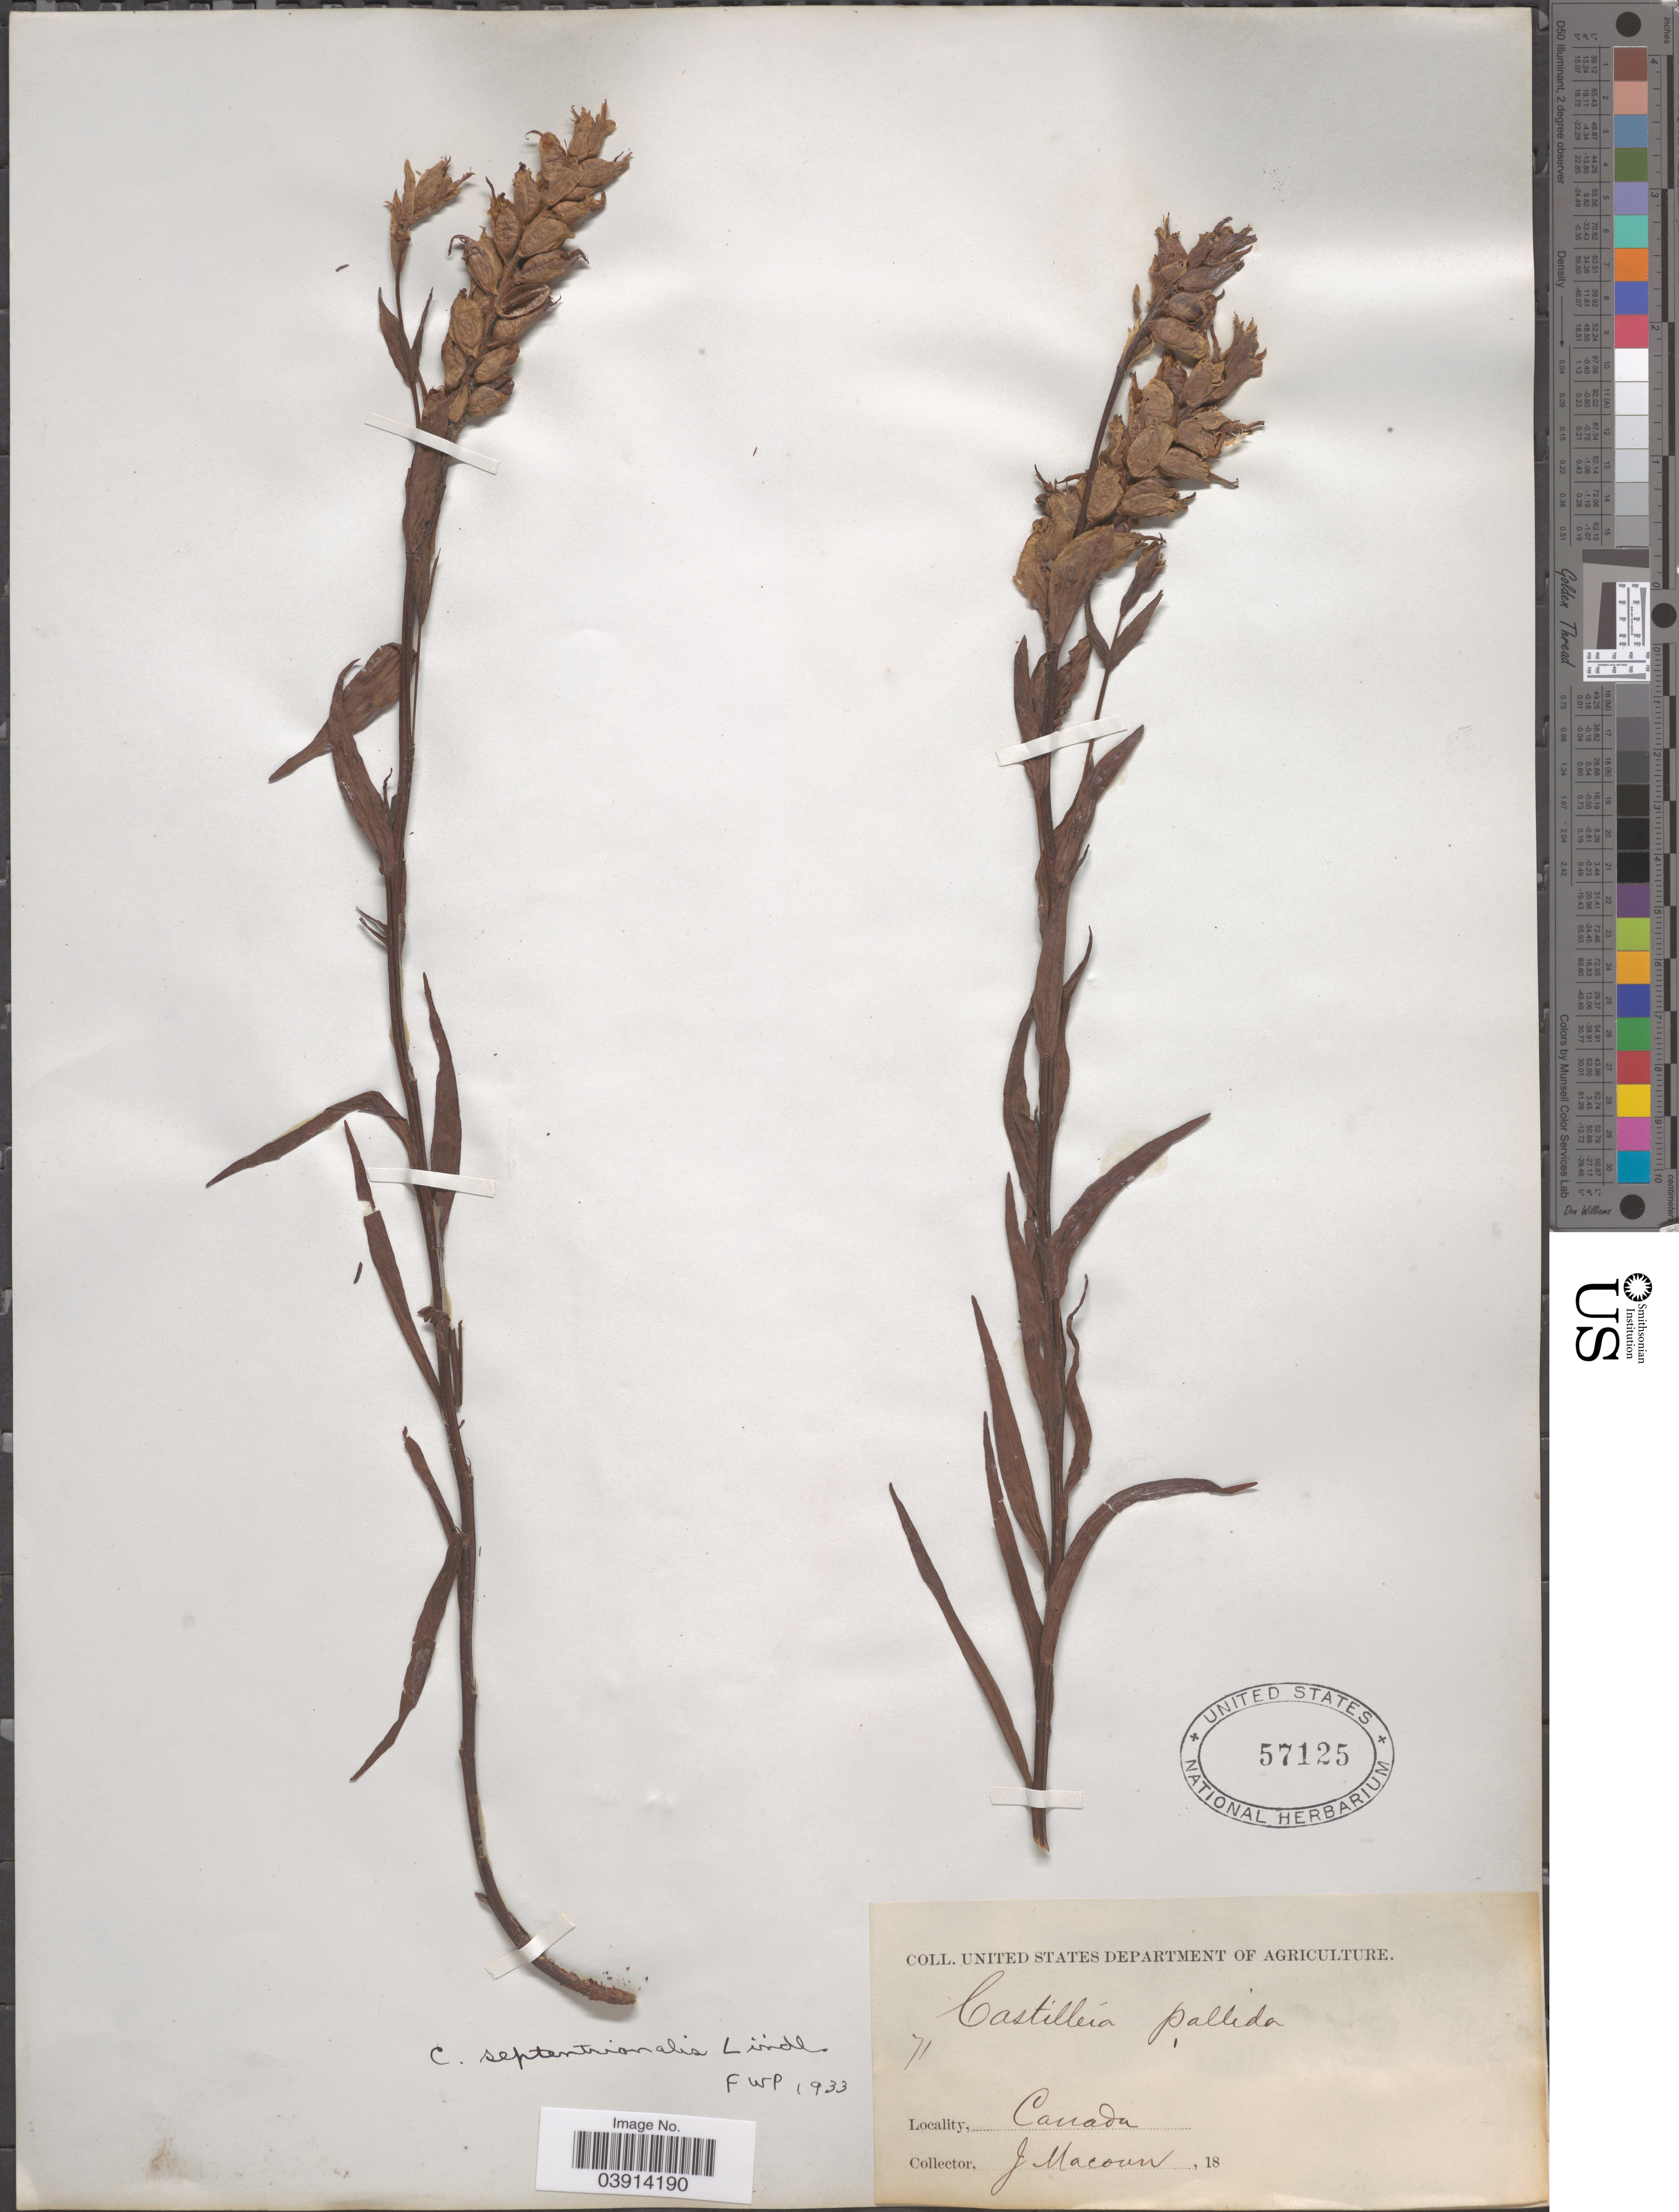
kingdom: Plantae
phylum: Tracheophyta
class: Magnoliopsida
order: Lamiales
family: Orobanchaceae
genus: Castilleja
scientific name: Castilleja septentrionalis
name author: Lindl.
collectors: J. Macoun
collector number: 71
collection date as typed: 18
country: Canada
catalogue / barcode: US 57125